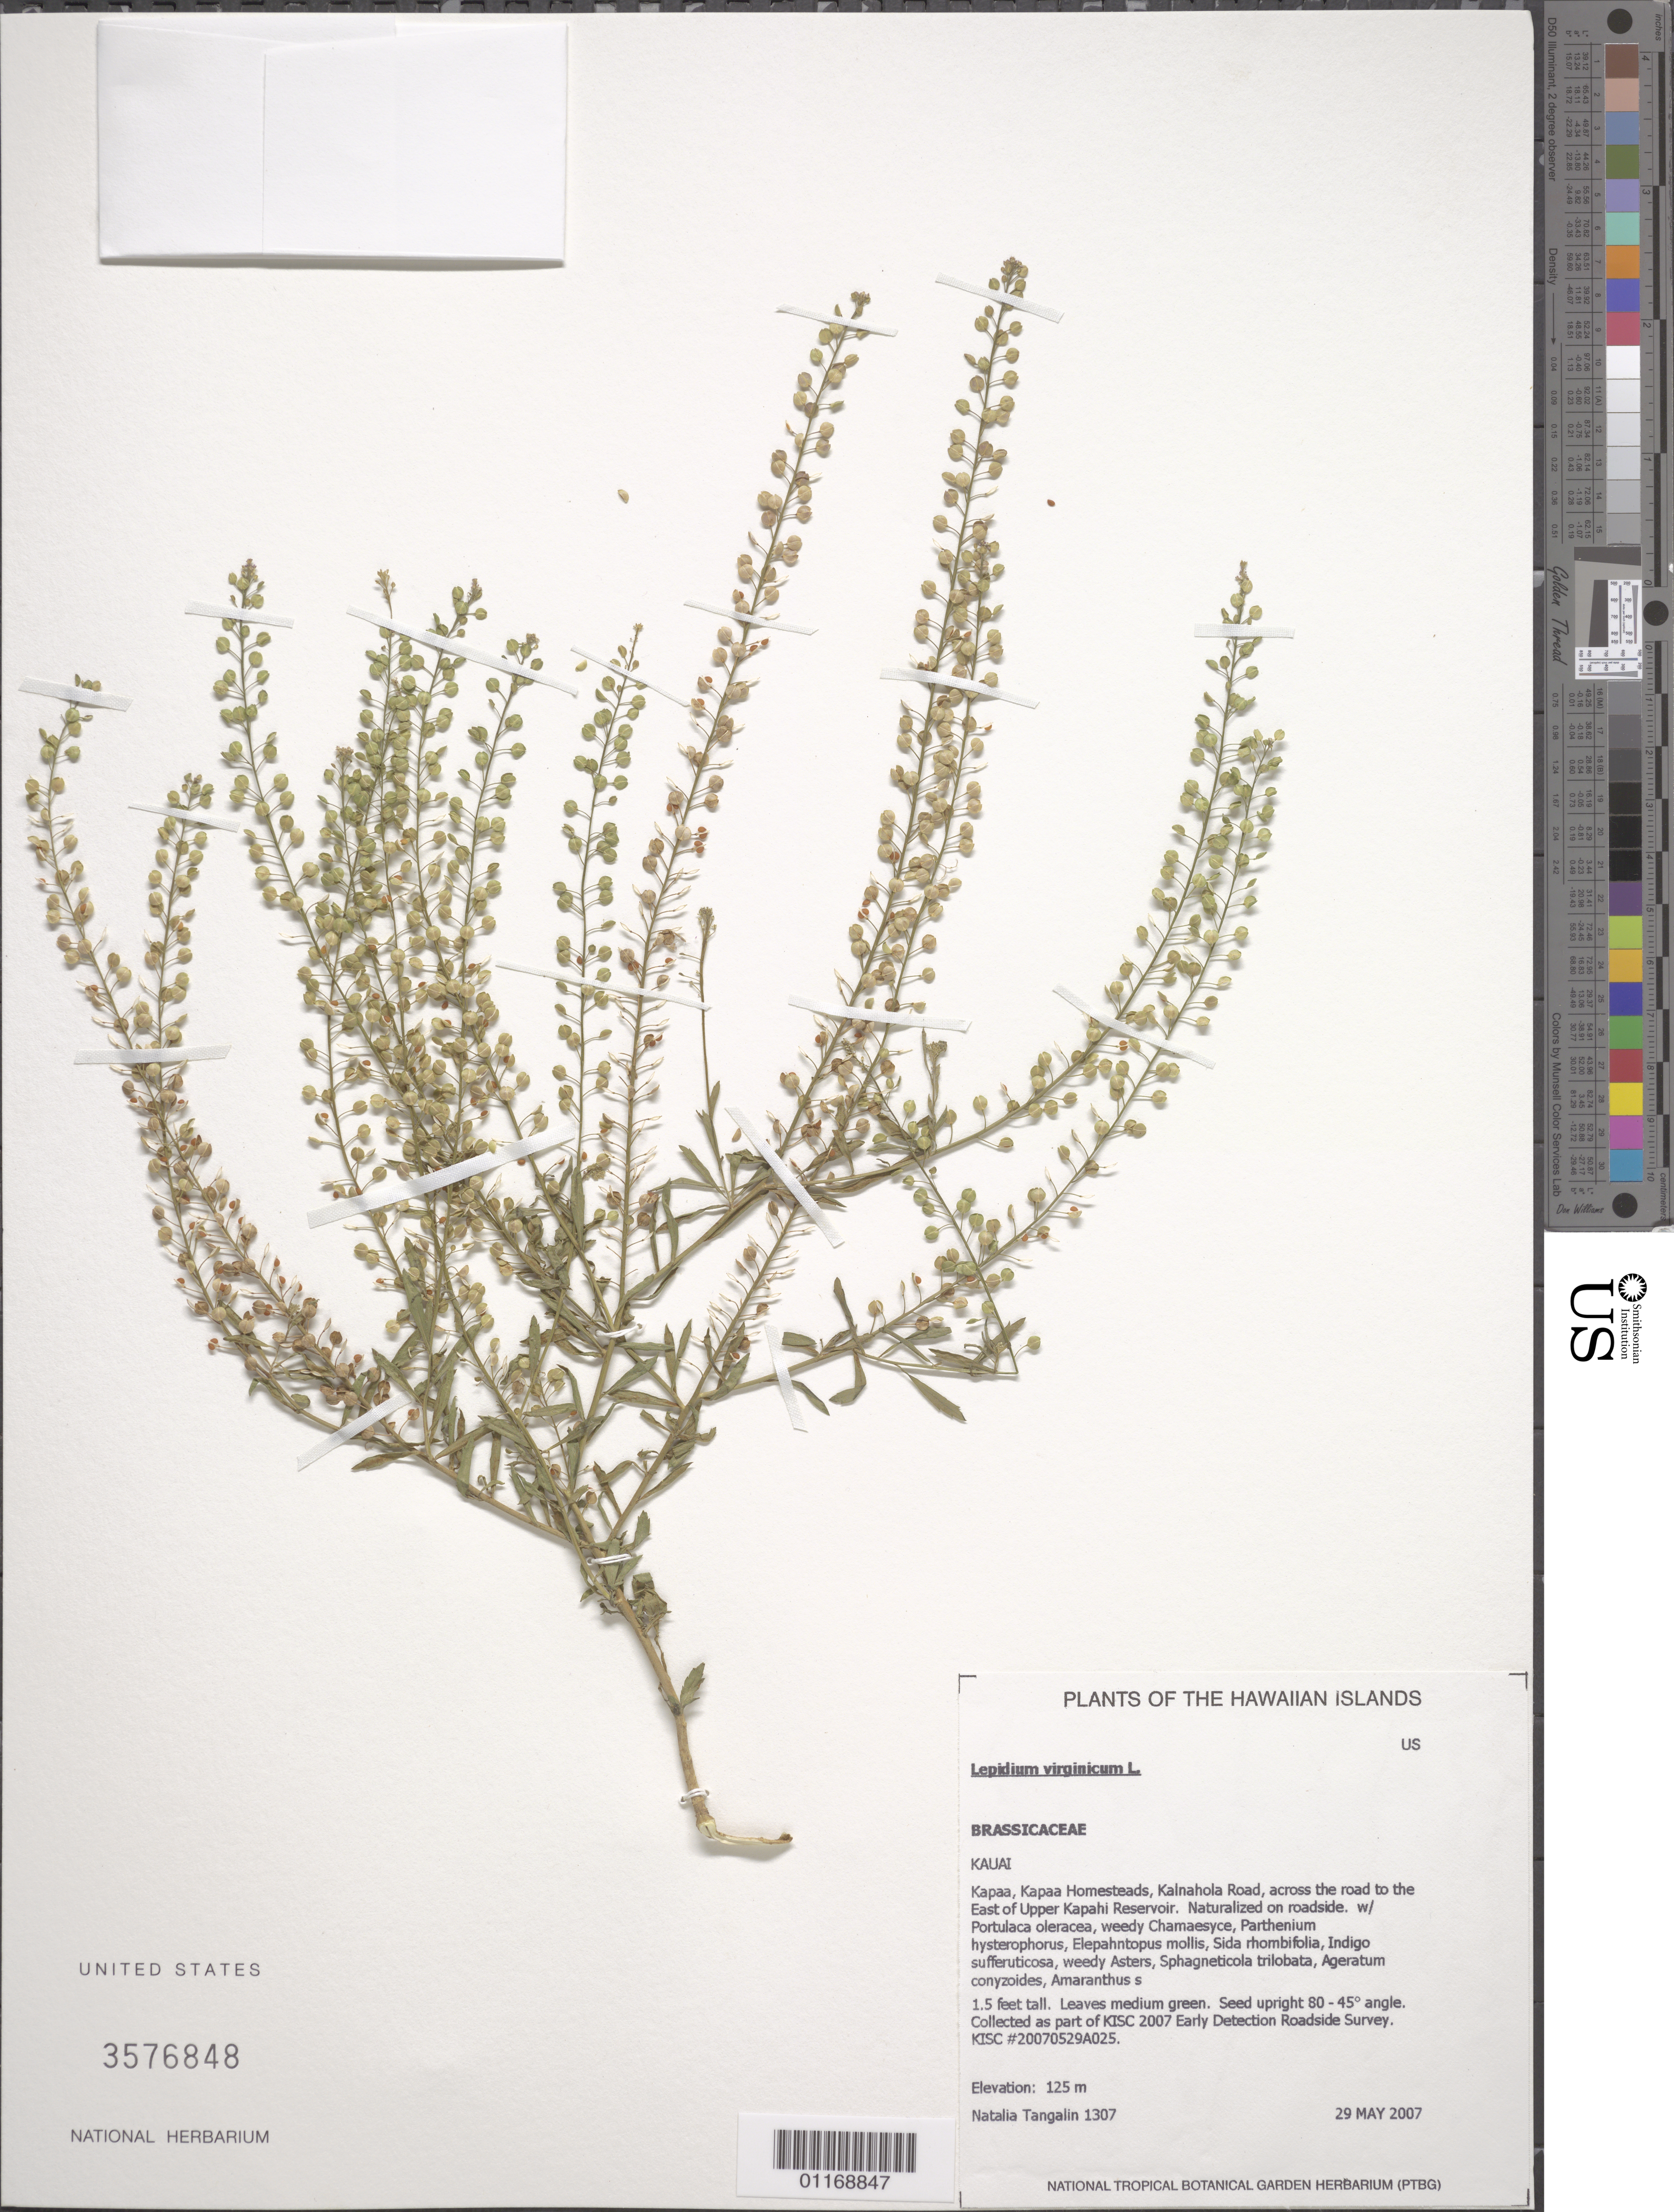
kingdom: Plantae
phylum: Tracheophyta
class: Magnoliopsida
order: Brassicales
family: Brassicaceae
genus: Lepidium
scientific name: Lepidium virginicum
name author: L.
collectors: N. Tangalin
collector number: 1307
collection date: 2007-05-29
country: United States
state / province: Hawaii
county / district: Kauai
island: Kaua'i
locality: Kapaa, Kapaa Homesteads, Kalnahola Road, across the road to the East of Upper Kapahi Reservoir.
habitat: Roadside.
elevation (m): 125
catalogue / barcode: US 3576848